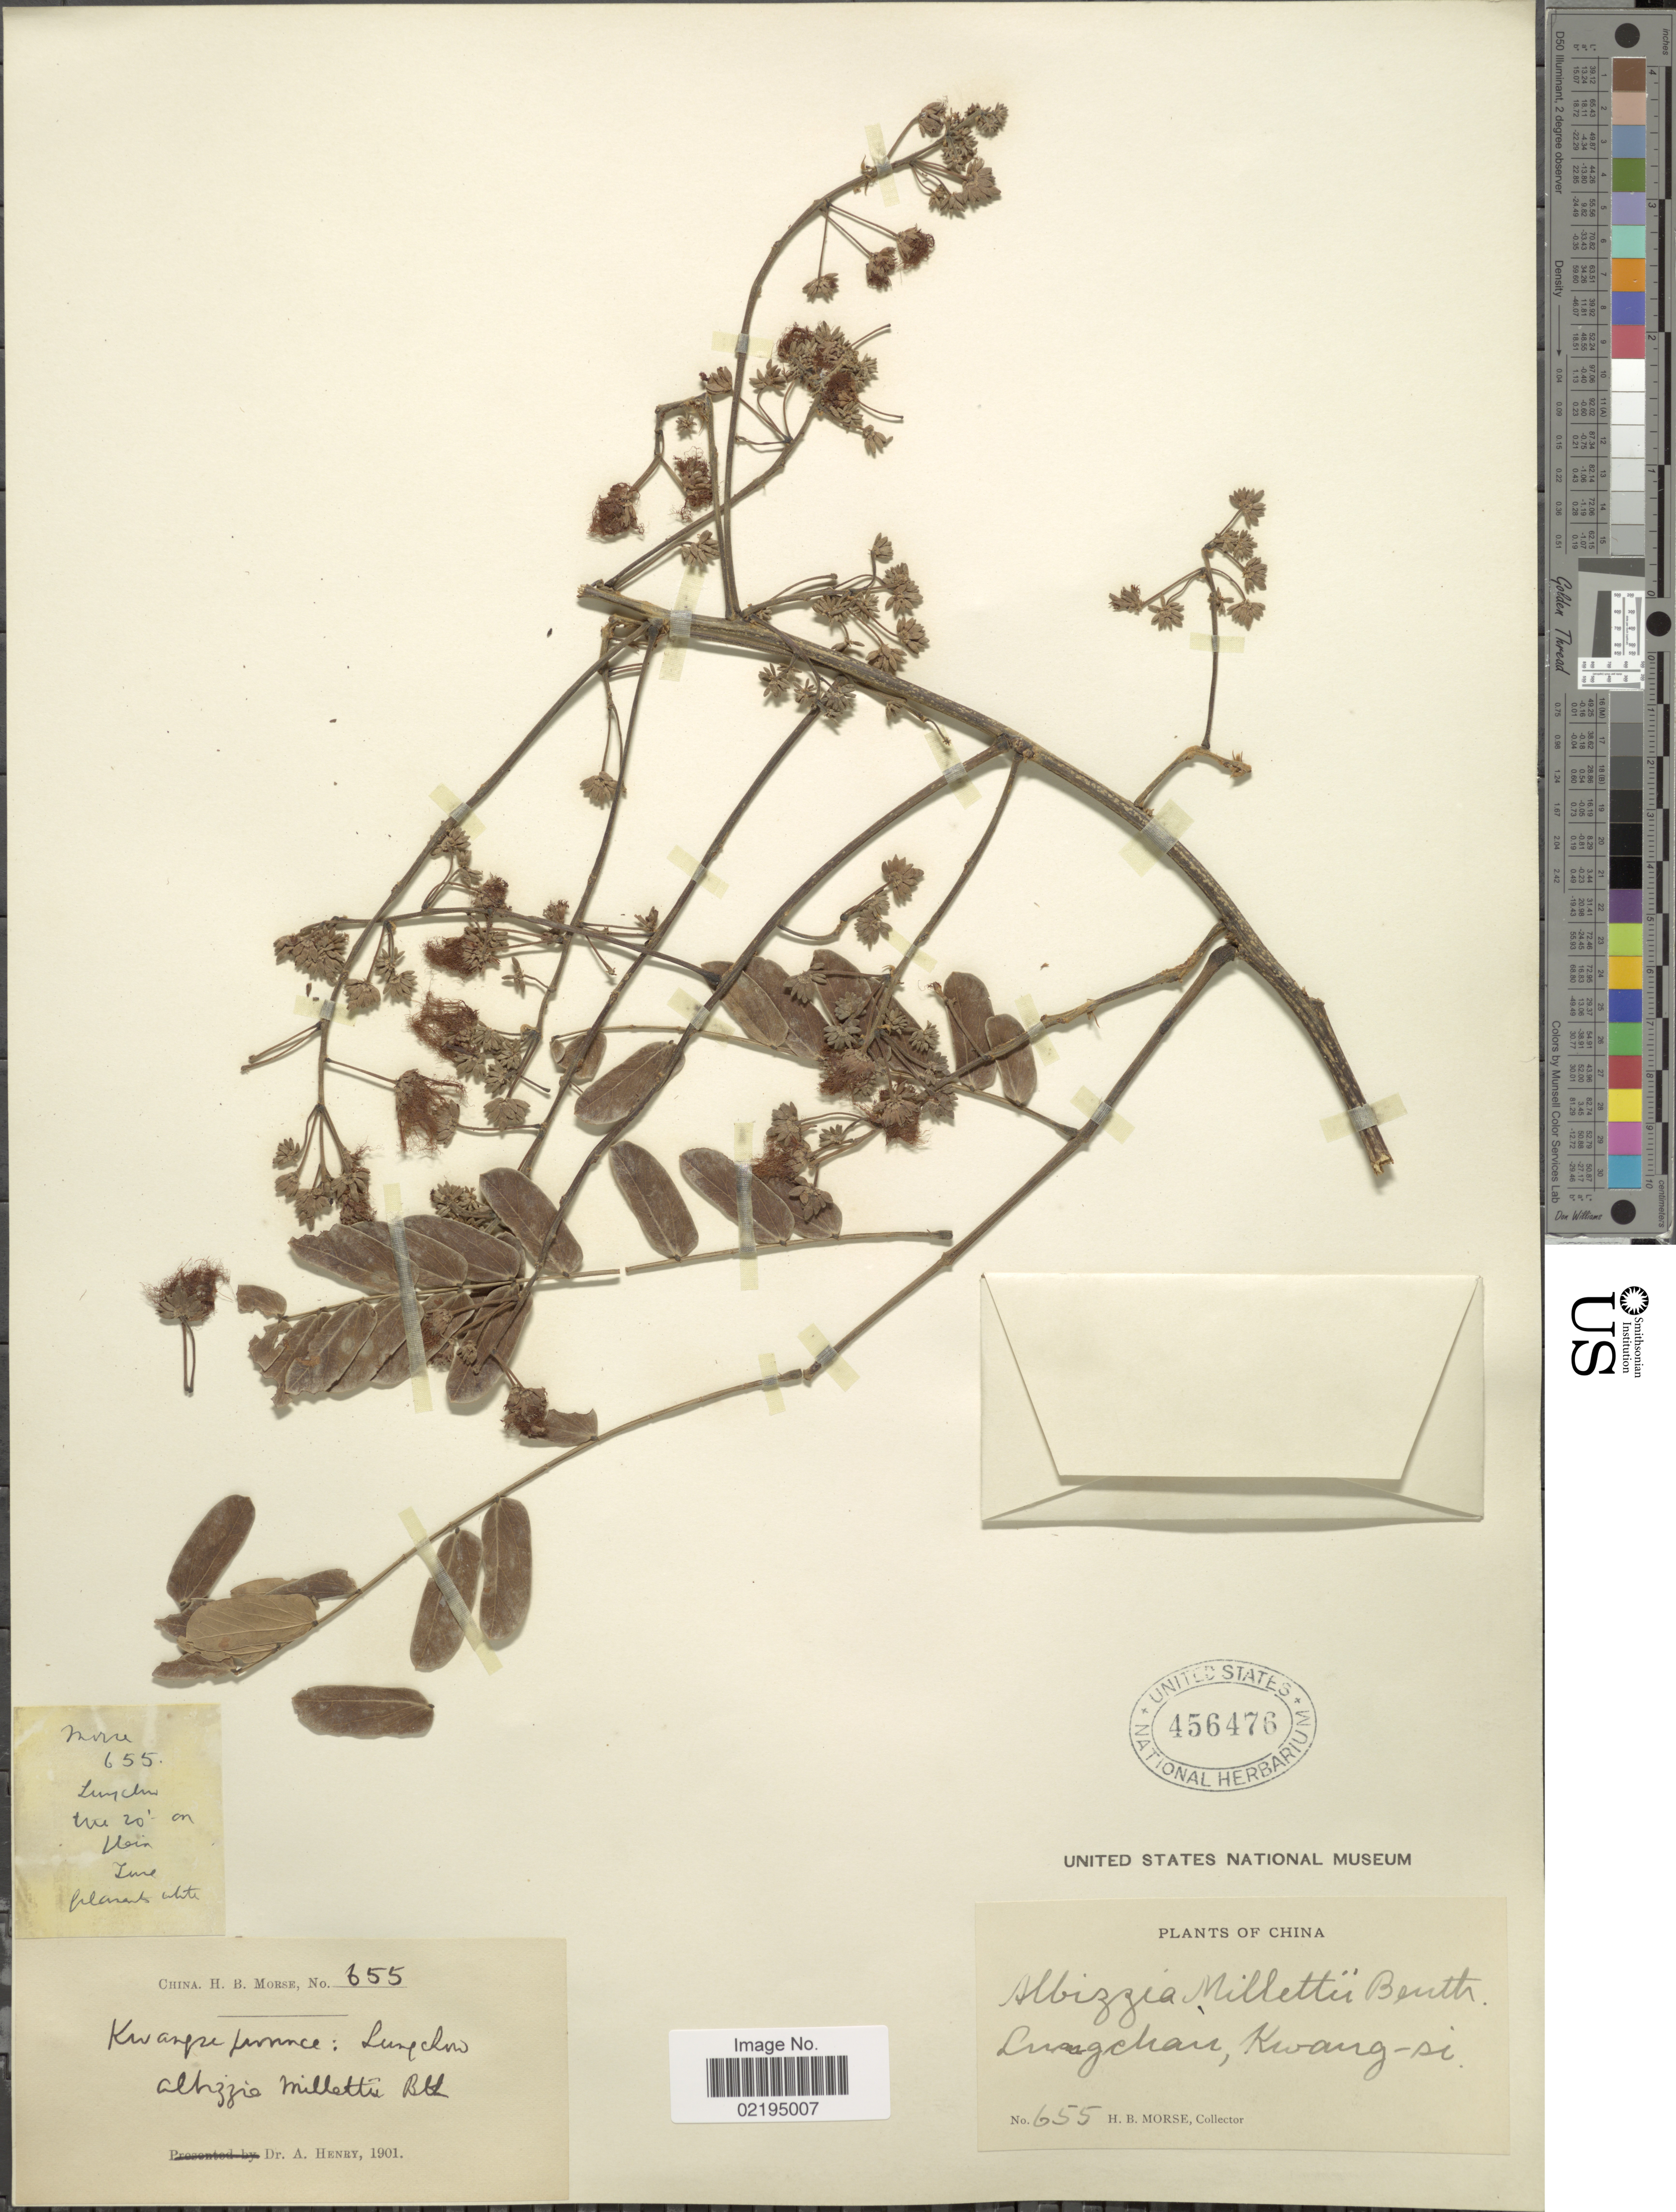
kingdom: Plantae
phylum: Tracheophyta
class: Magnoliopsida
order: Fabales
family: Fabaceae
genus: Albizia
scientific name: Albizia millettii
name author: Benth. ex Hook.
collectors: H. Morse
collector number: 655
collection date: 1901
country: China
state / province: Guangxi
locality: Kwang-si, Lungchair [interpreted].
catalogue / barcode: US 456476